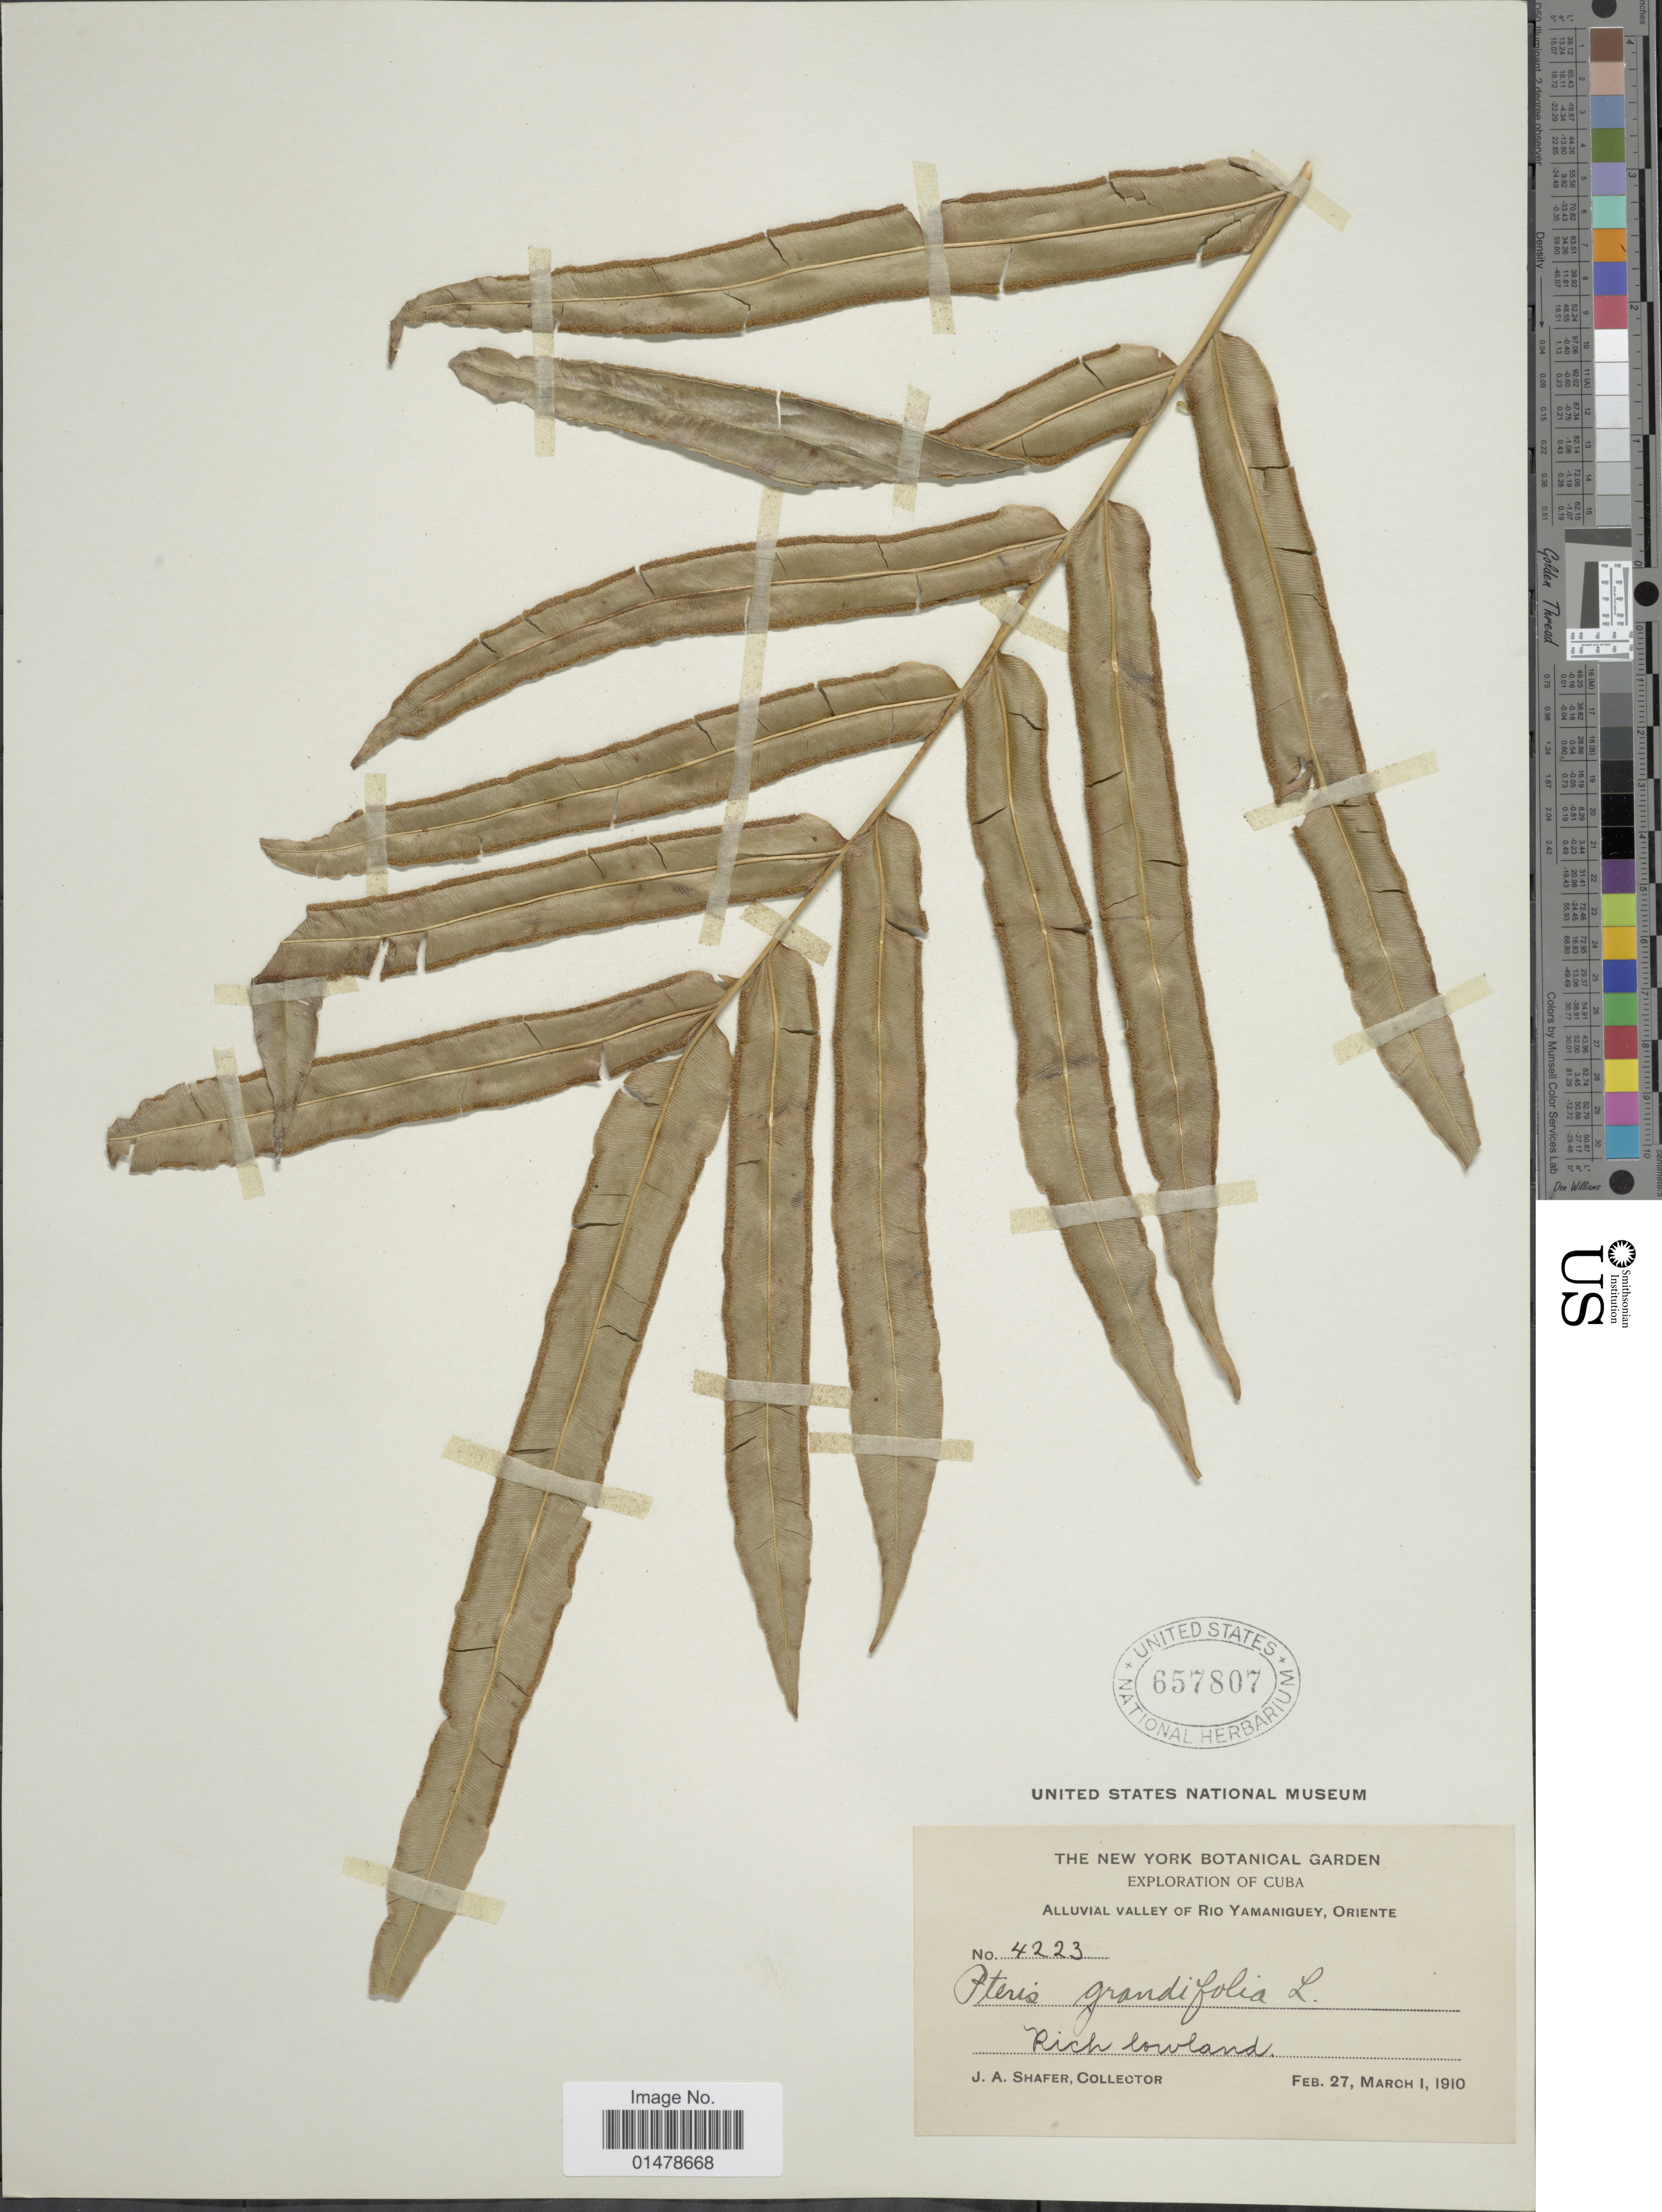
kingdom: Plantae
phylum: Tracheophyta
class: Polypodiopsida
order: Polypodiales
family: Pteridaceae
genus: Pteris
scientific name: Pteris grandifolia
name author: L.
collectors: J. A. Shafer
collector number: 4223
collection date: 1910-02-27/1910-03-01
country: Cuba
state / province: Oriente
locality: Alluvial Valley of Rio Yamaniguey.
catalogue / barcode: US 657807